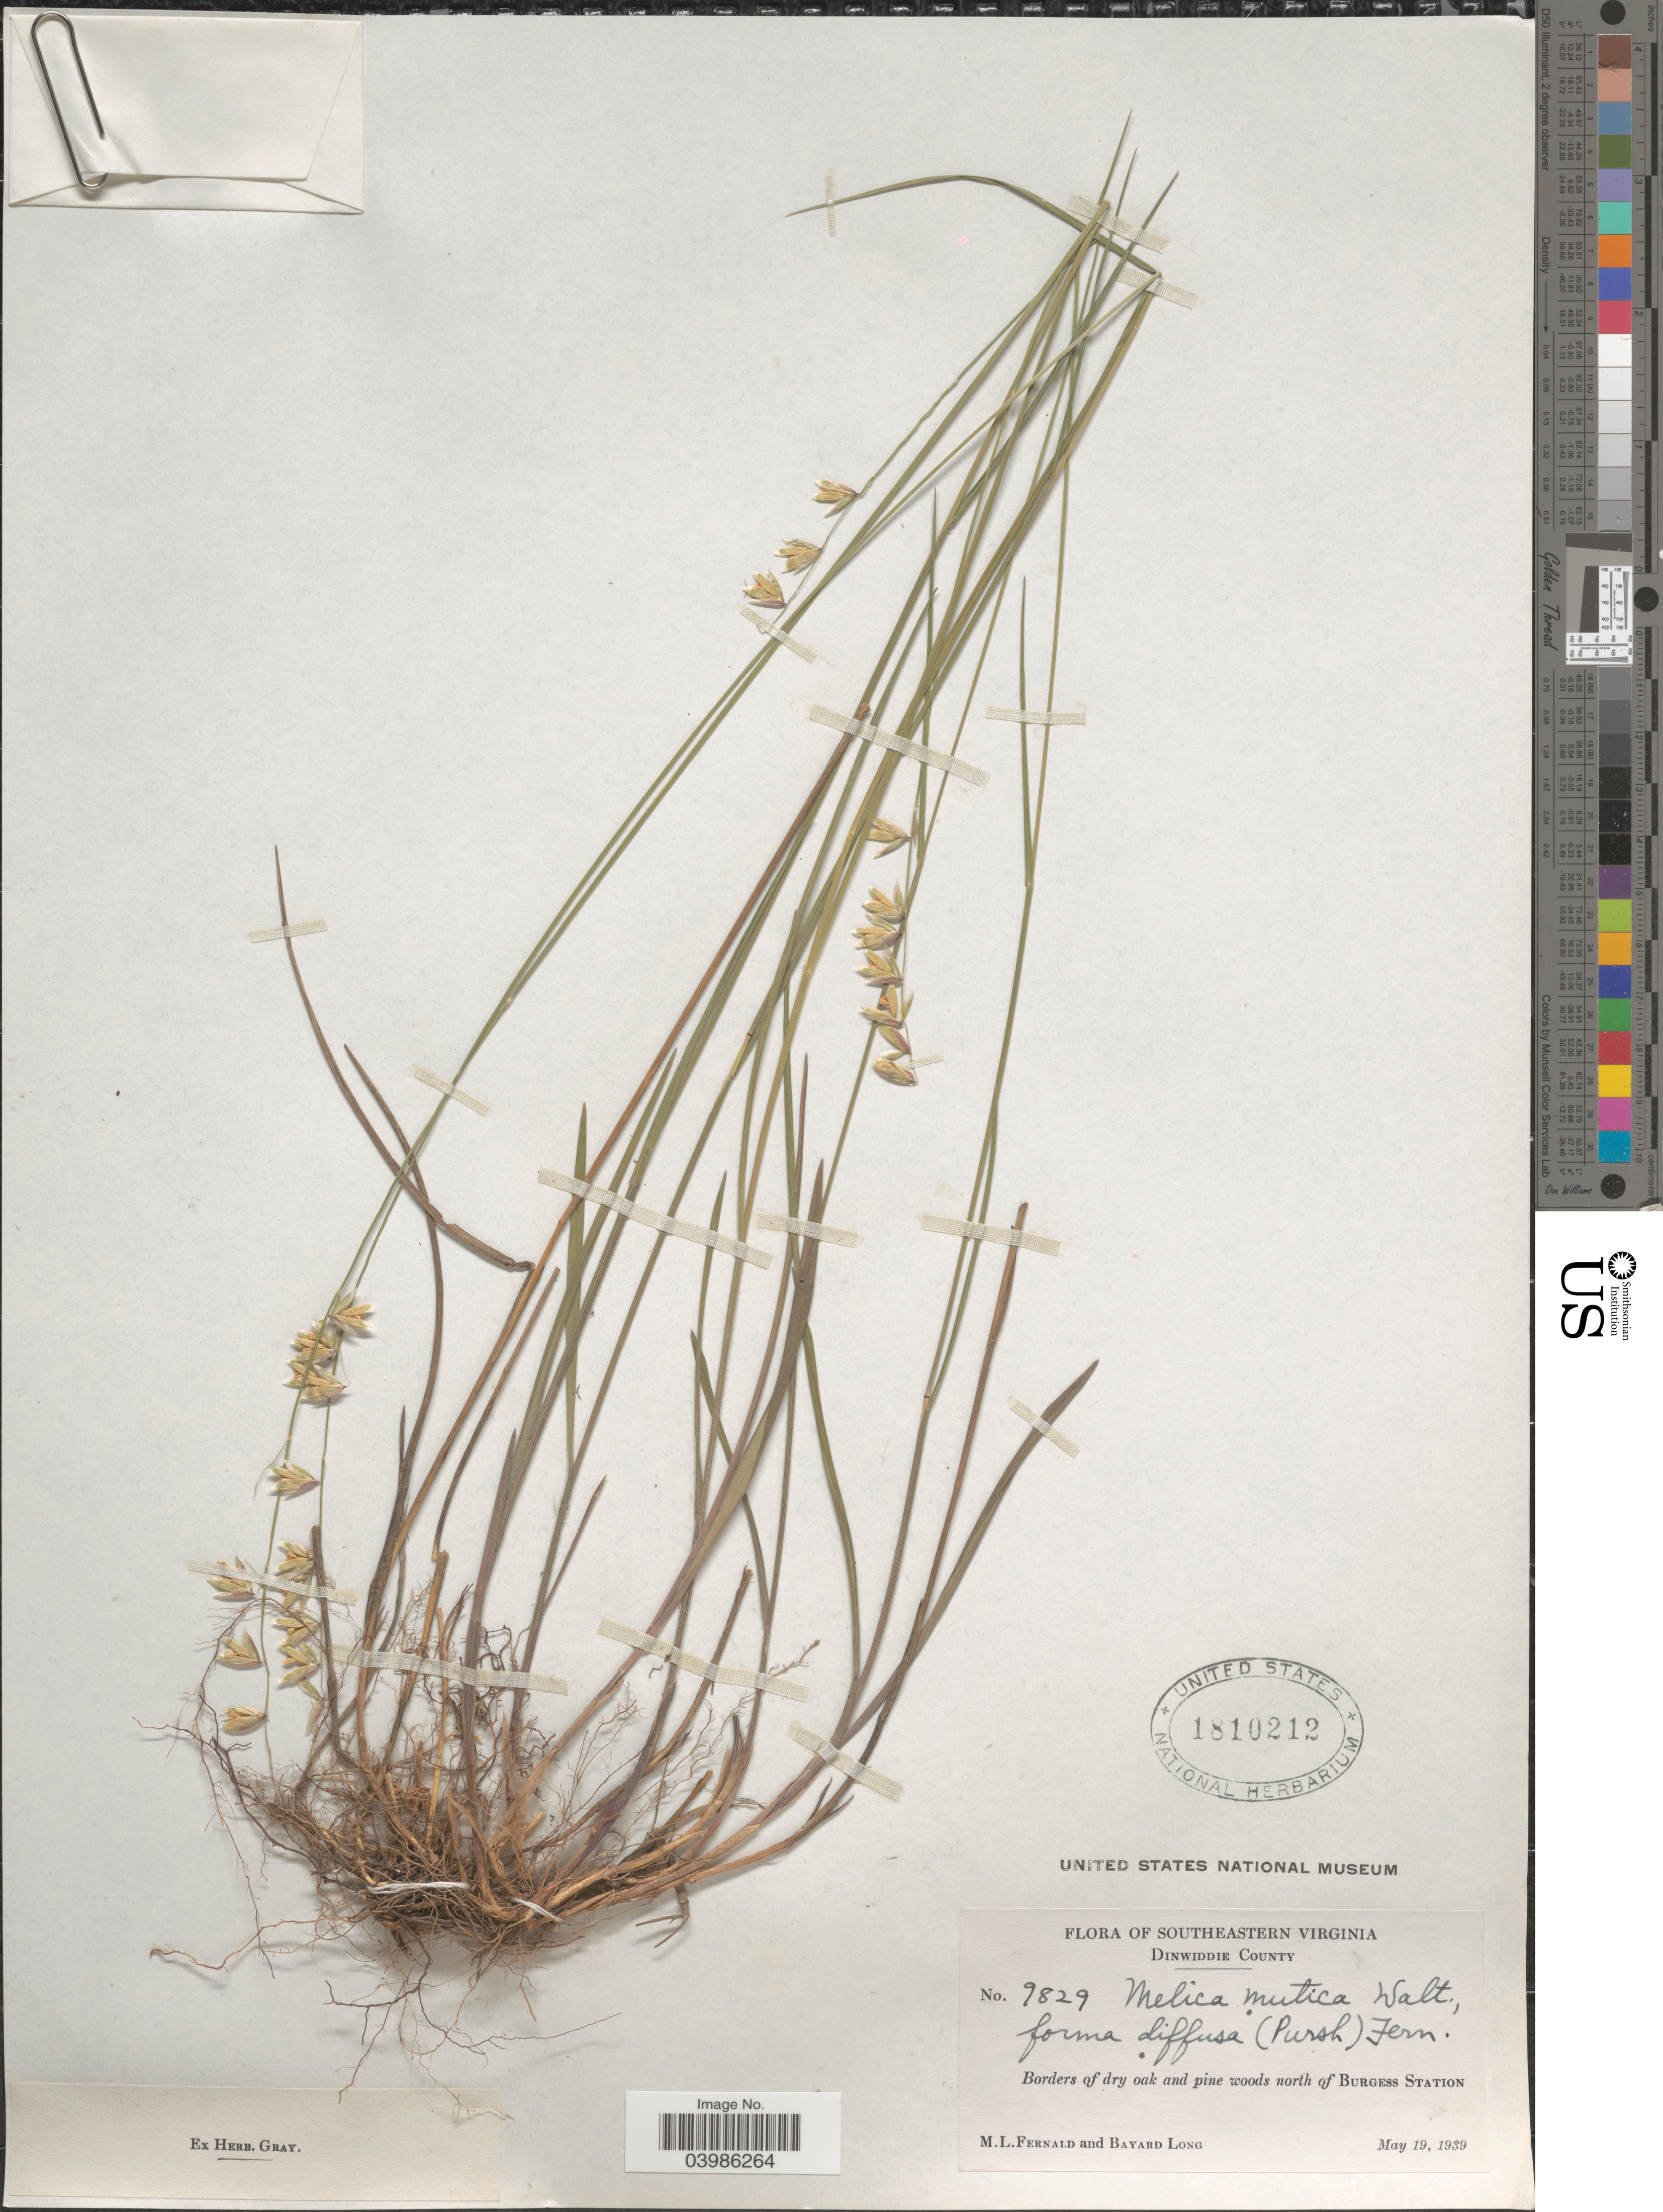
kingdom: Plantae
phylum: Tracheophyta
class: Liliopsida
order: Poales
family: Poaceae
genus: Melica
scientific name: Melica mutica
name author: Walter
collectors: M. L. Fernald & B. Long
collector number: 9829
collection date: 1939-05-19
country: United States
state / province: Virginia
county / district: Dinwiddie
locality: Southeastern Virginia. Dinwiddie County. Borders of dry oak and pine woods north of Burgess Station.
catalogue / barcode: US 1810212